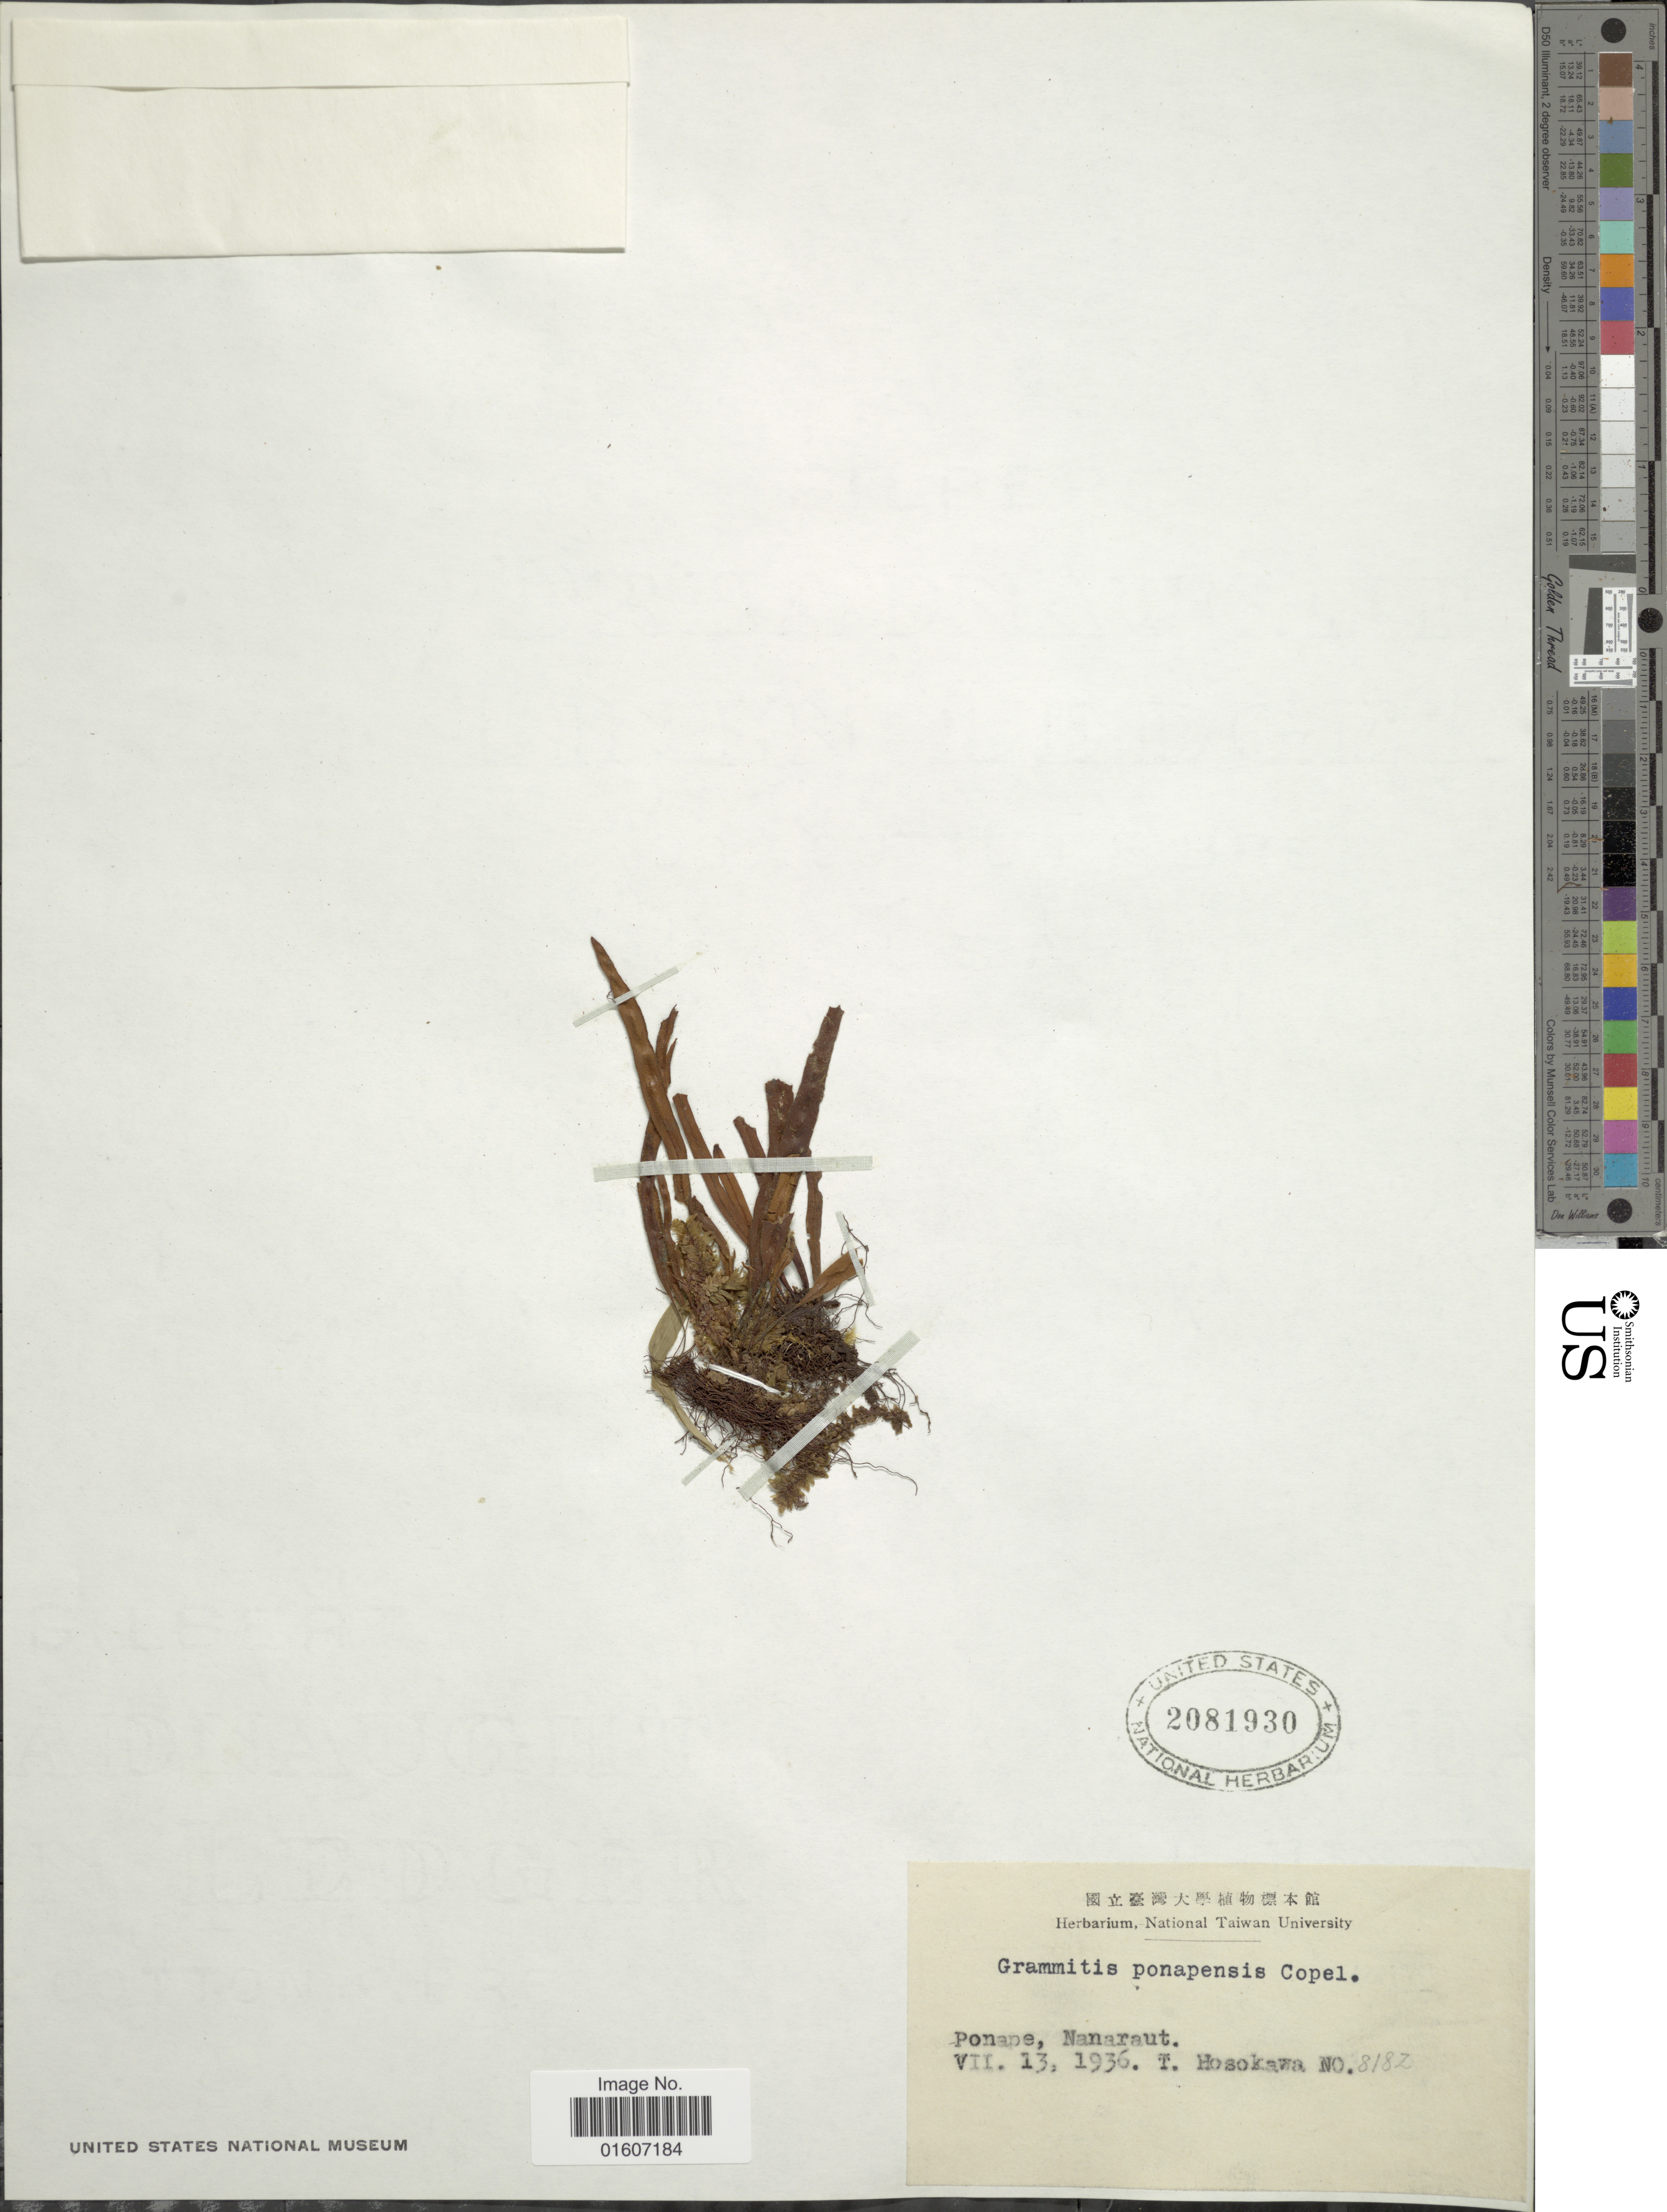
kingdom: Plantae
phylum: Tracheophyta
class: Polypodiopsida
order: Polypodiales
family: Polypodiaceae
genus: Archigrammitis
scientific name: Archigrammitis ponapensis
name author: (Copel.) Parris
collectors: T. Hosokawa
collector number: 8182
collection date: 1936-07-13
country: Micronesia, Federated States of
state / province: Pohnpei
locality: Ponape, Nanaraut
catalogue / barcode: US 2081930